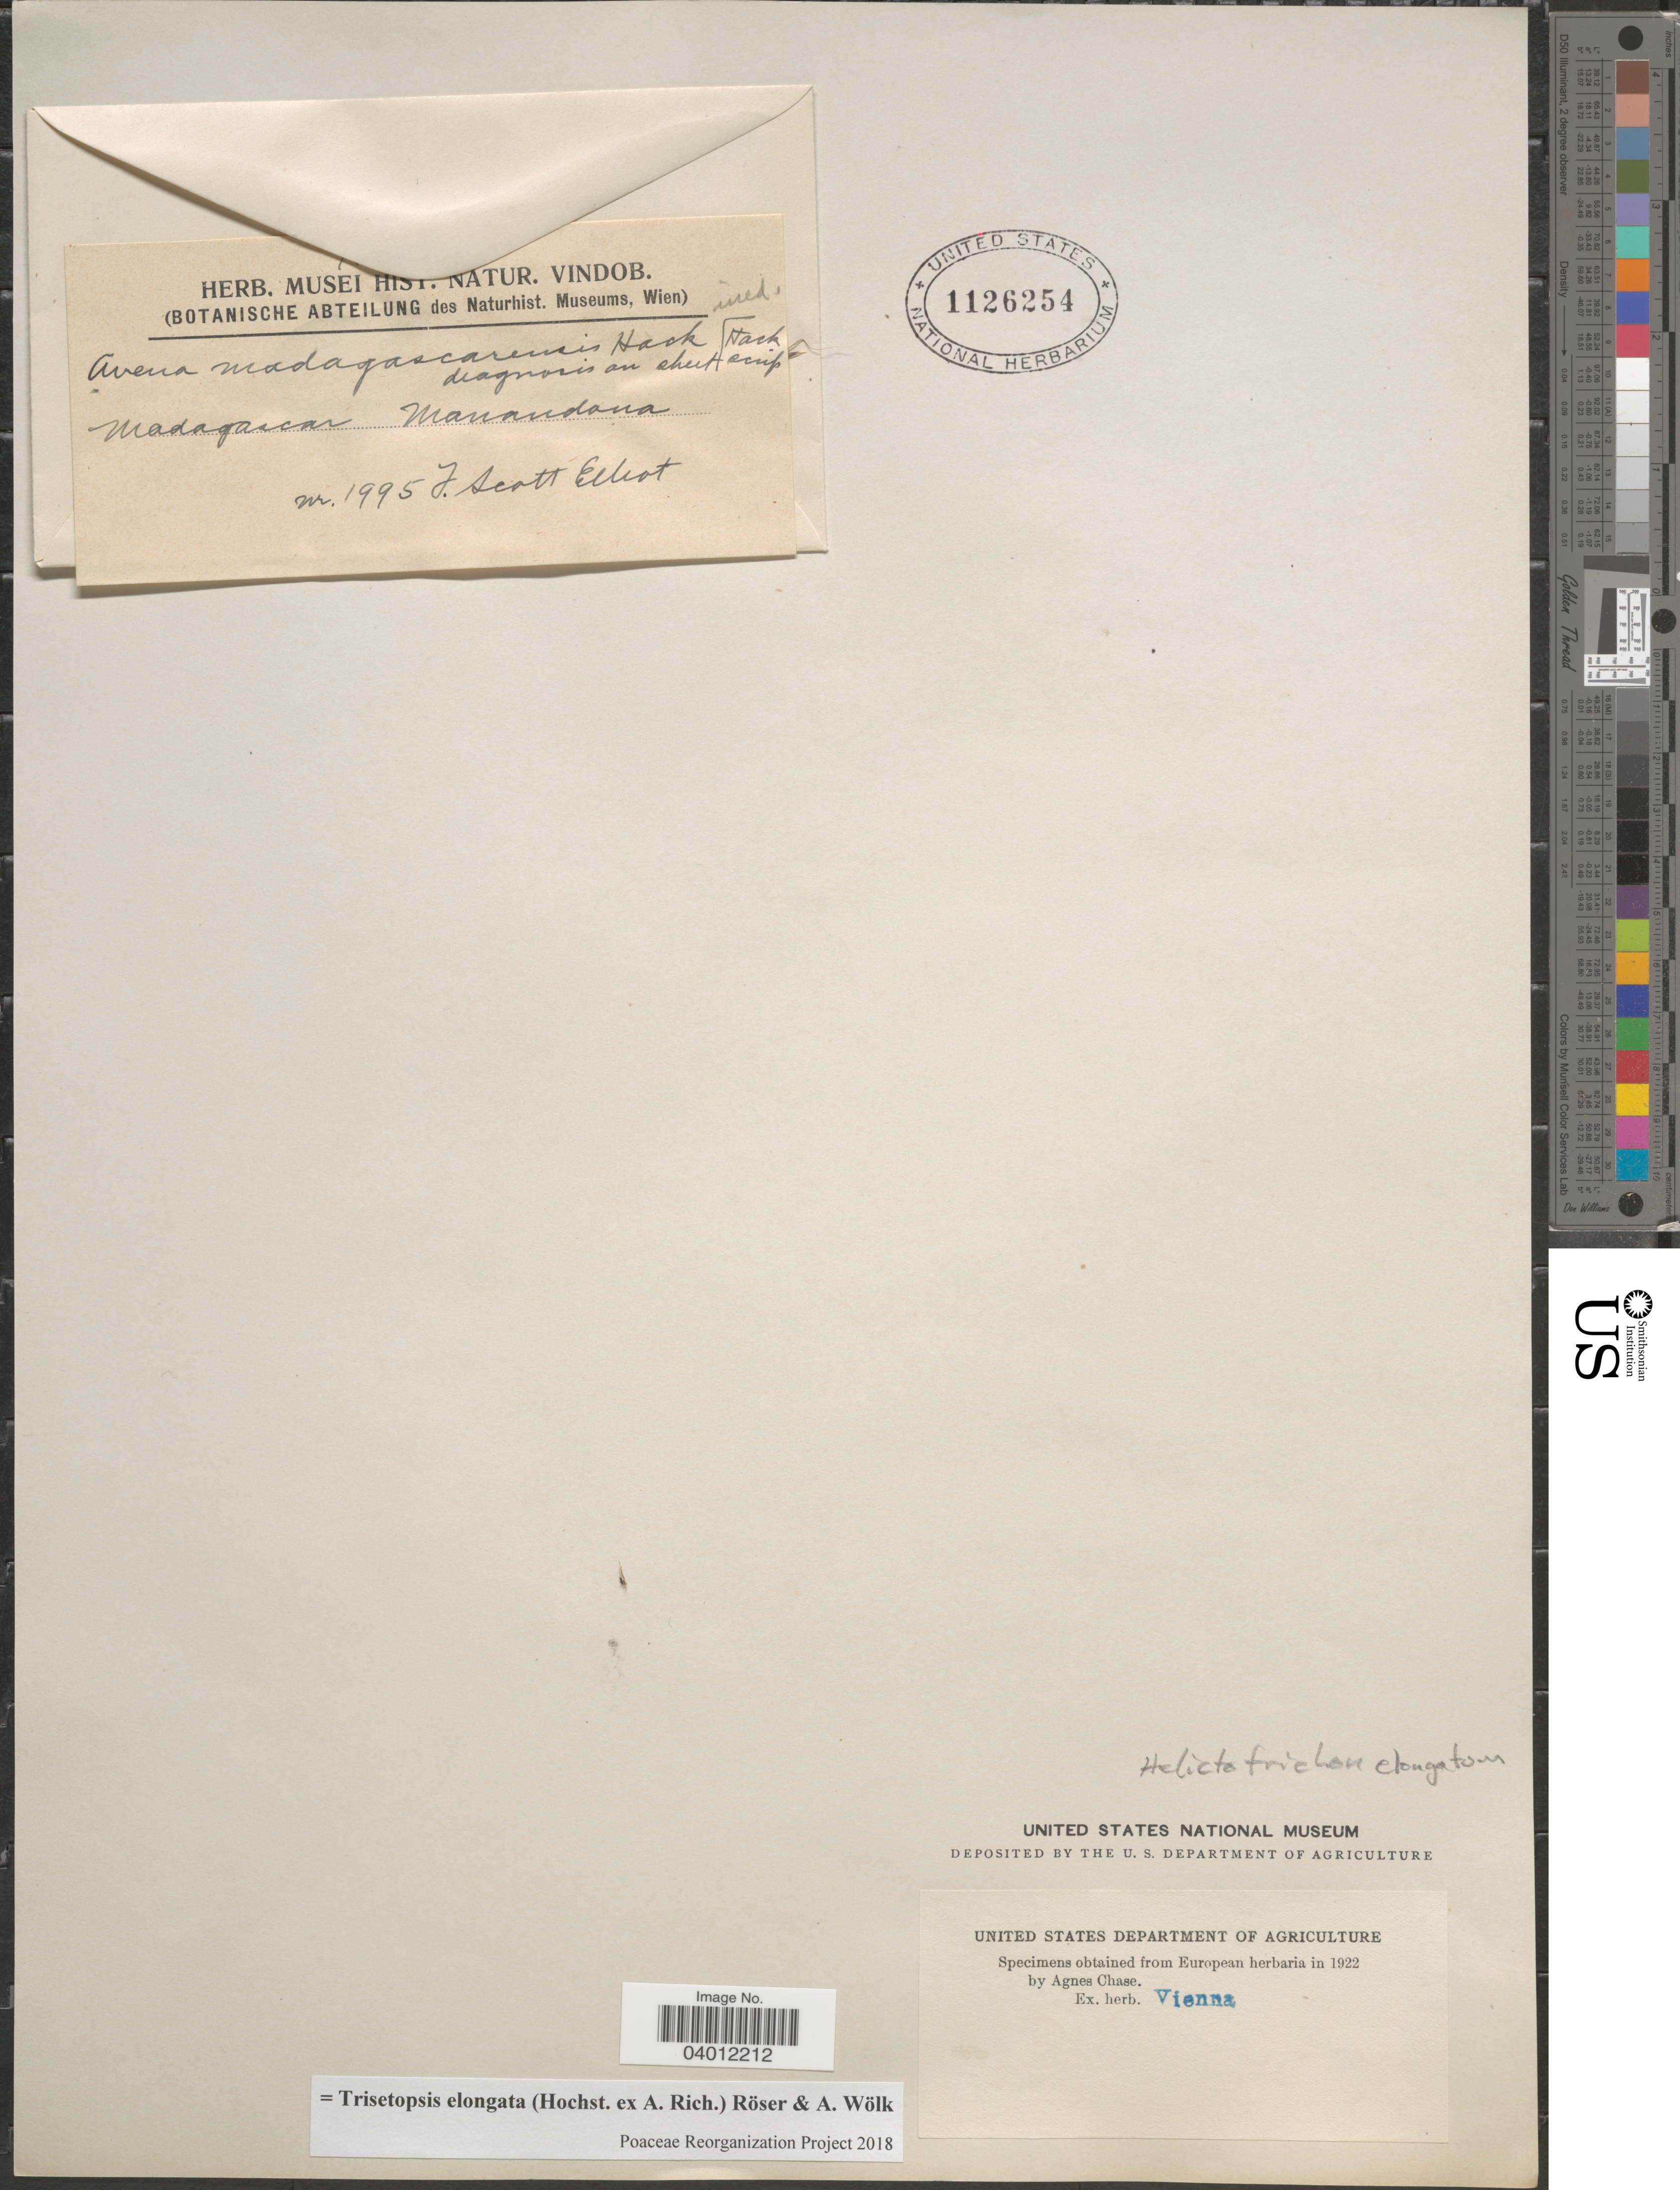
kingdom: Plantae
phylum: Tracheophyta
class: Liliopsida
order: Poales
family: Poaceae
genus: Trisetopsis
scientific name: Trisetopsis elongata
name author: (Hochst. ex A. Rich.) Röser & Wölk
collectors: F. Scott Elliot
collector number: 1995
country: Madagascar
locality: Manandana.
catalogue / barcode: US 1126254